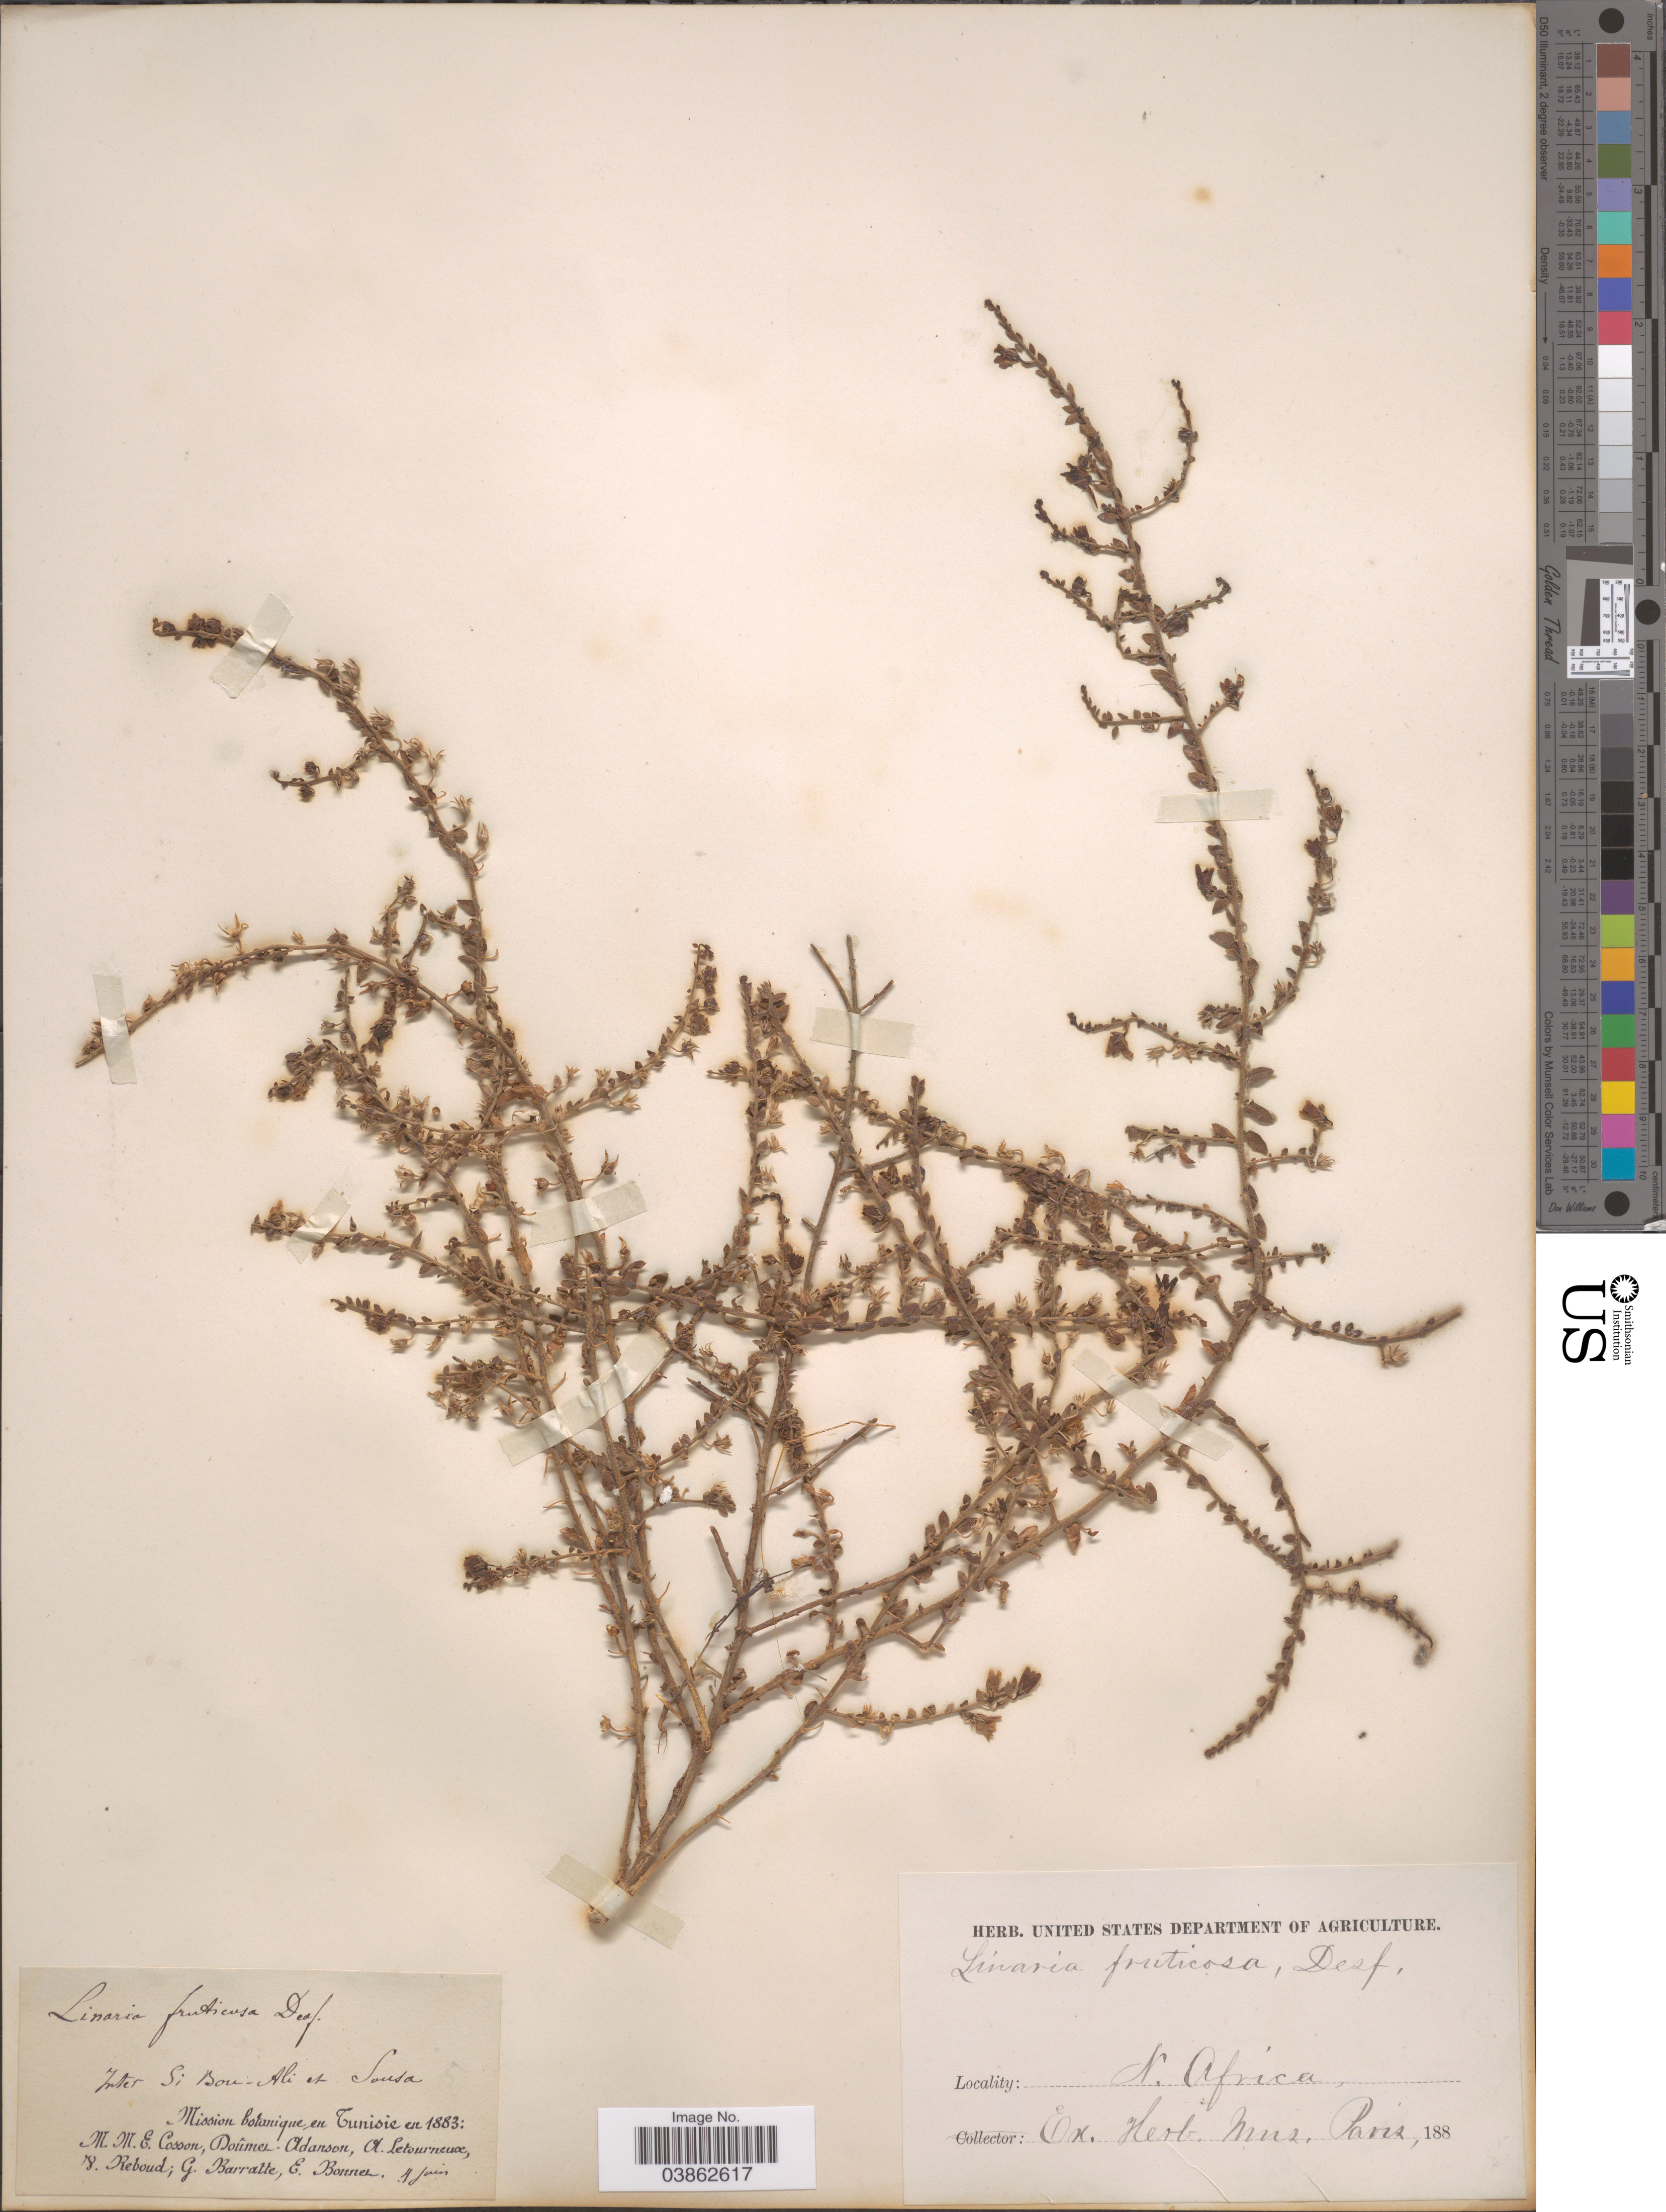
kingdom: Plantae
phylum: Tracheophyta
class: Magnoliopsida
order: Lamiales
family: Plantaginaceae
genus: Elatinoides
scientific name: Elatinoides aegyptiaca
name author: (L.) Wettst.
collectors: M. Cosson, -. Doumel-Adanson, A. Letourneux, V. Reboud & et al.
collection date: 1883-06-04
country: Tunisia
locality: Inter Si Bou-Ali et Sousa. N. Africa.